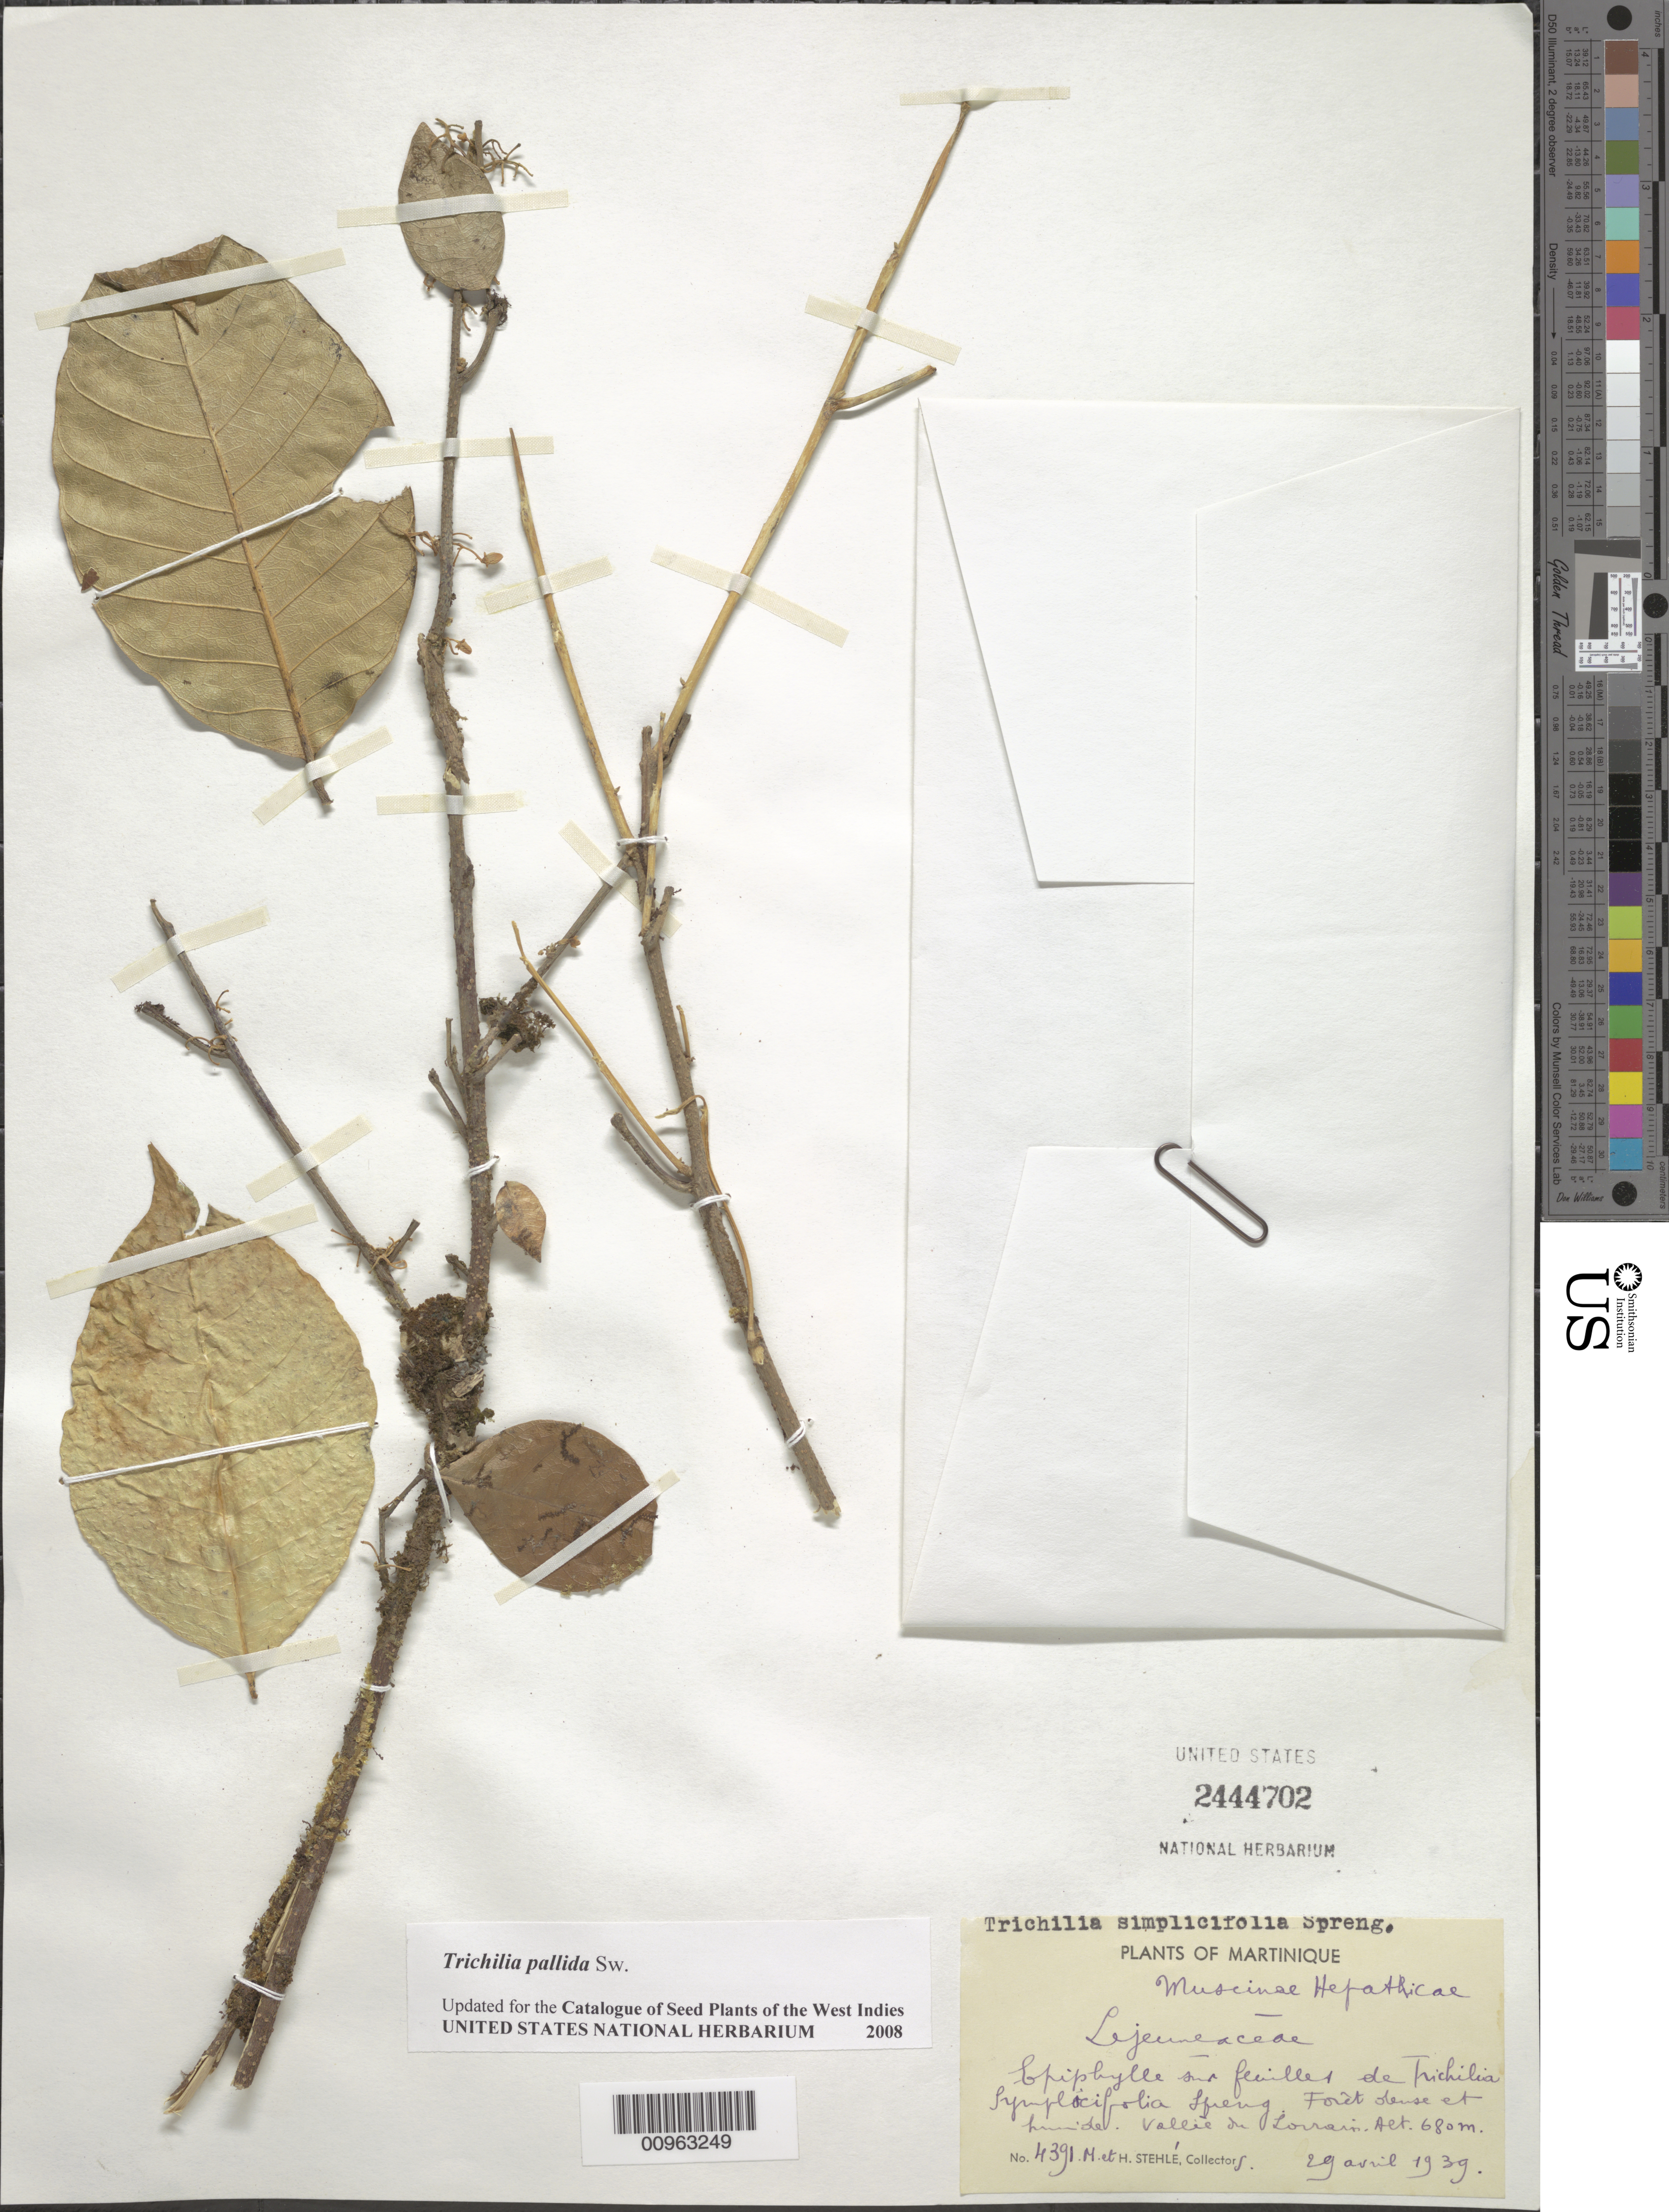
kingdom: Plantae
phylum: Tracheophyta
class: Magnoliopsida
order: Sapindales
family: Meliaceae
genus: Trichilia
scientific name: Trichilia pallida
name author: Sw.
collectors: H. Stehlé & M. Stehlé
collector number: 4391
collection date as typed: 29 Apr 1939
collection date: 1939-04-29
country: Martinique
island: Martinique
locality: Valleé du Lorrain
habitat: Fôret dense et humide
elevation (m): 680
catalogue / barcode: US 2444702